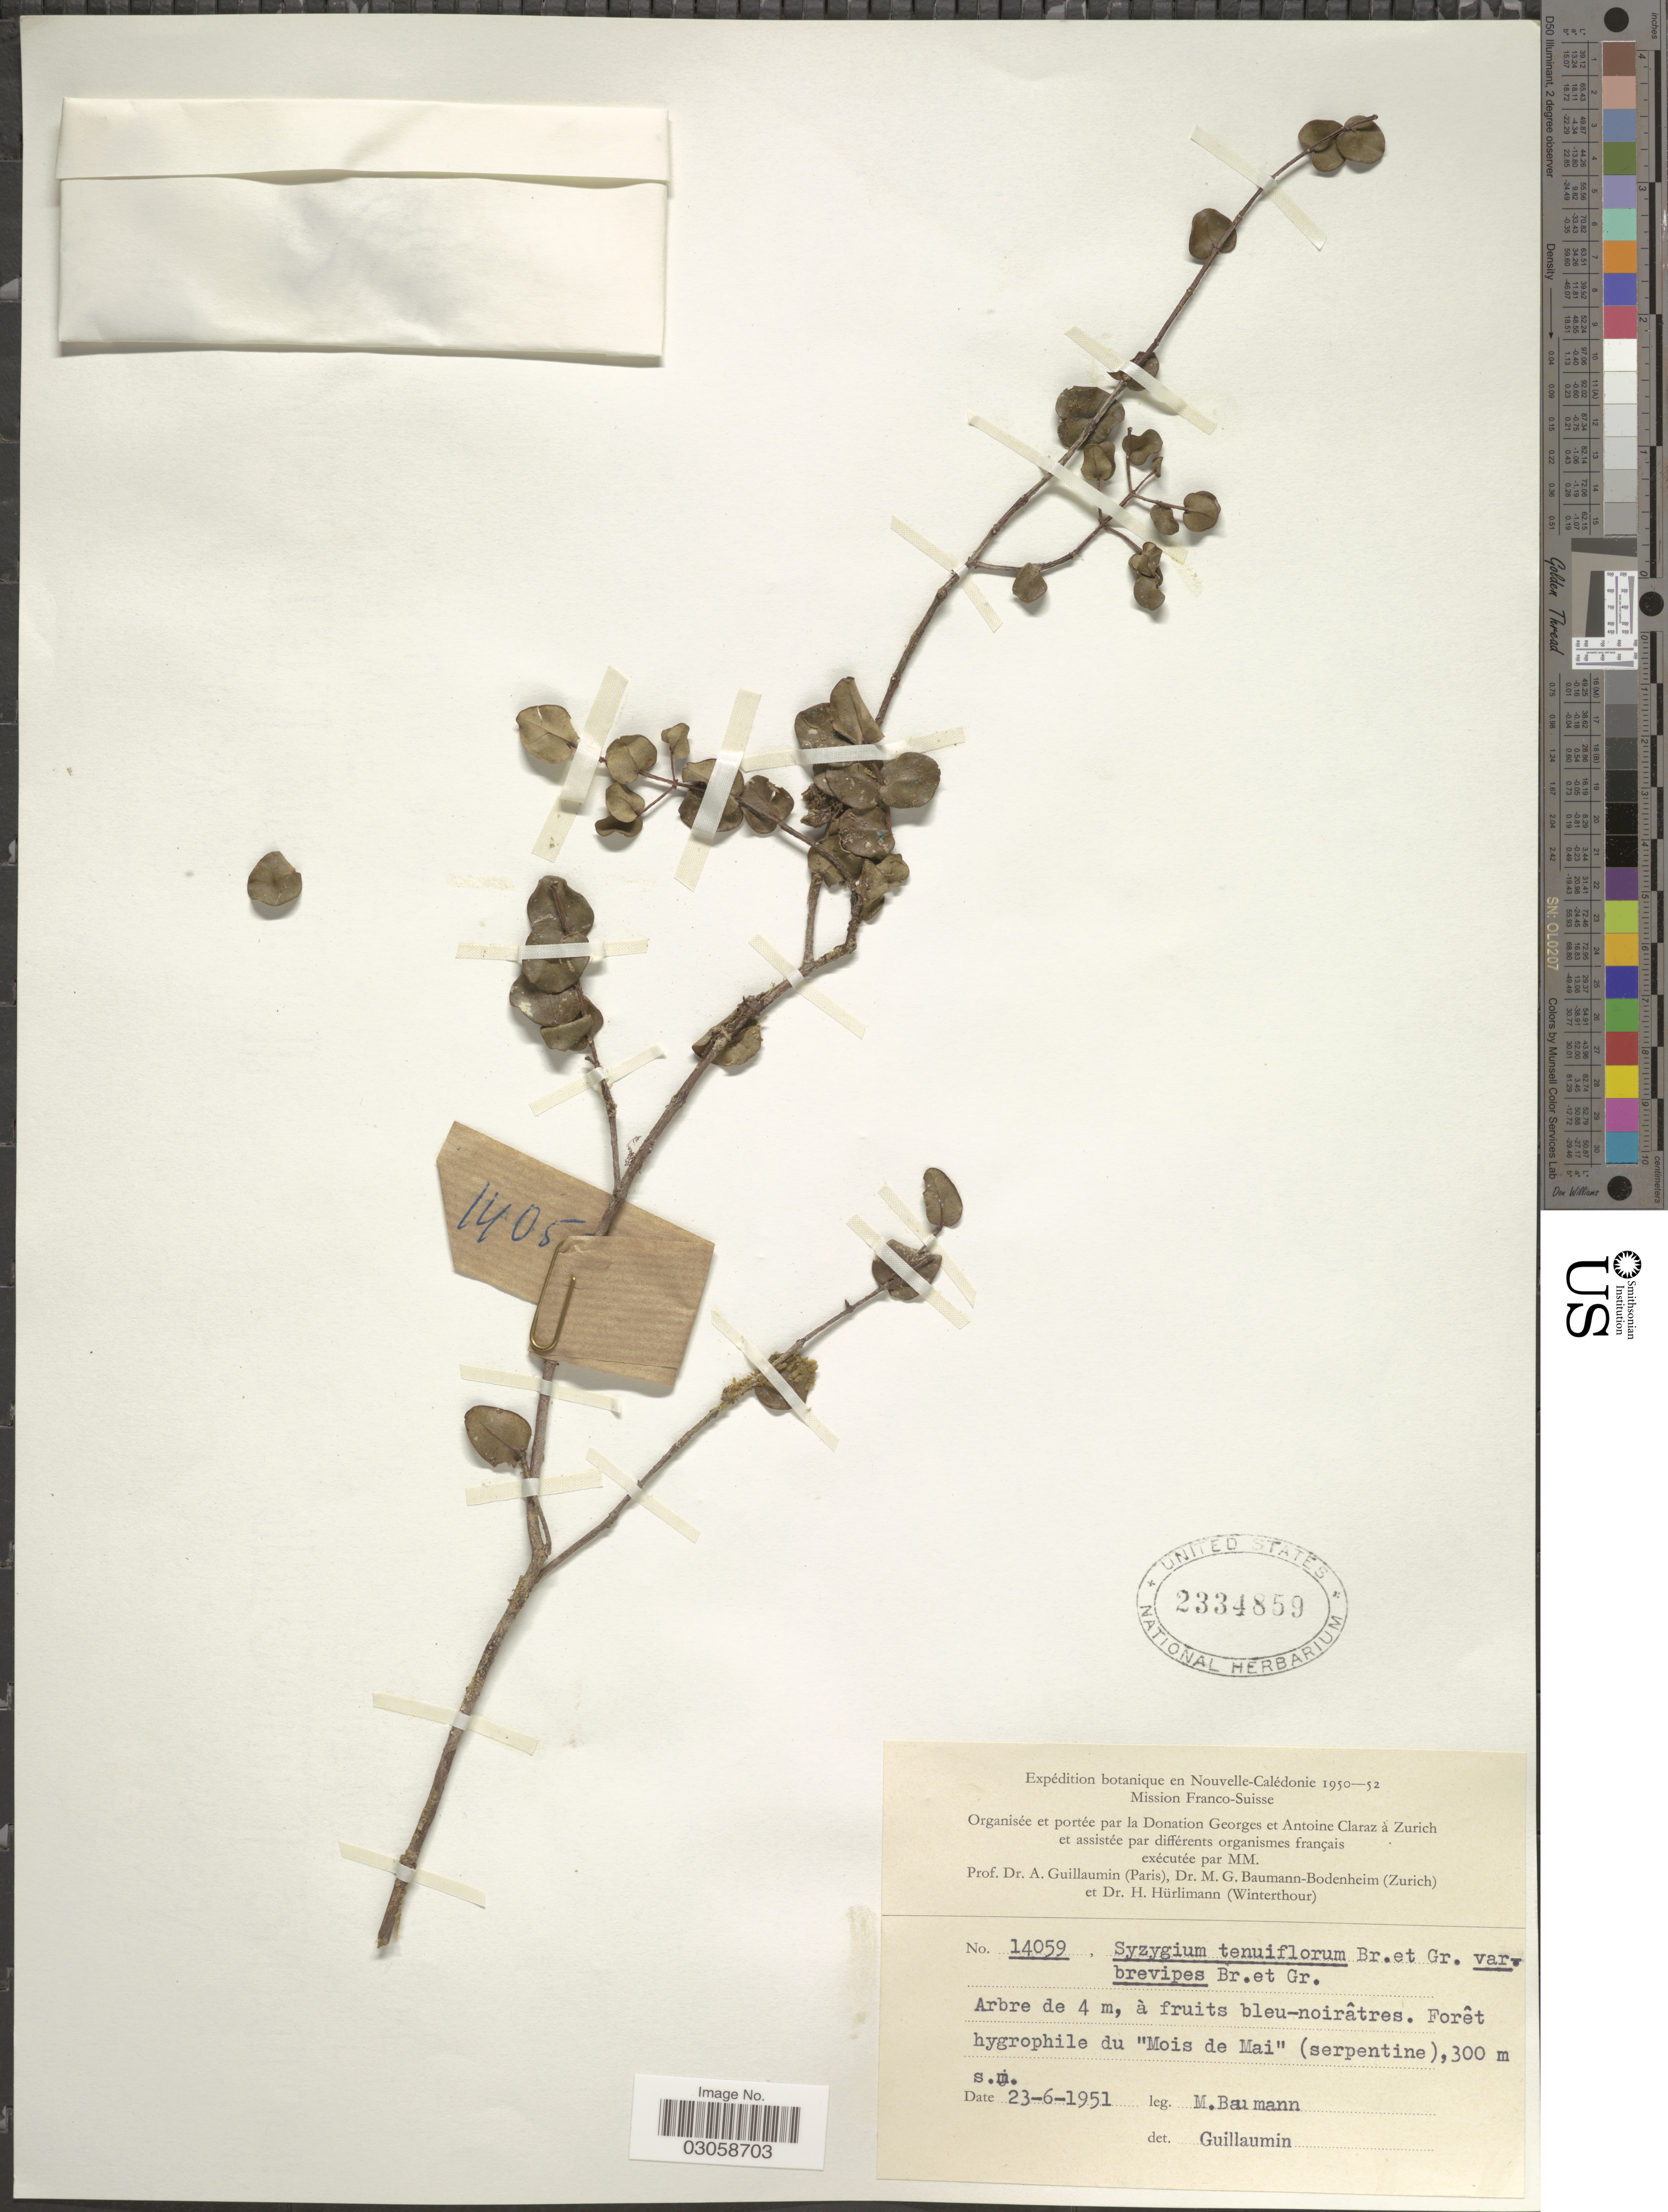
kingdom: Plantae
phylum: Tracheophyta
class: Magnoliopsida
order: Myrtales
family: Myrtaceae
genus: Syzygium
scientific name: Syzygium tenuiflorum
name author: Brongn. & Gris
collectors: M. G. Baumann-Bodenheim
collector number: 14095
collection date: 1951-06-23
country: New Caledonia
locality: Nouvelle-Calédonie. Forêt hygrophile du "Mois de Mai" (serpentine).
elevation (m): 300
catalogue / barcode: US 2334859